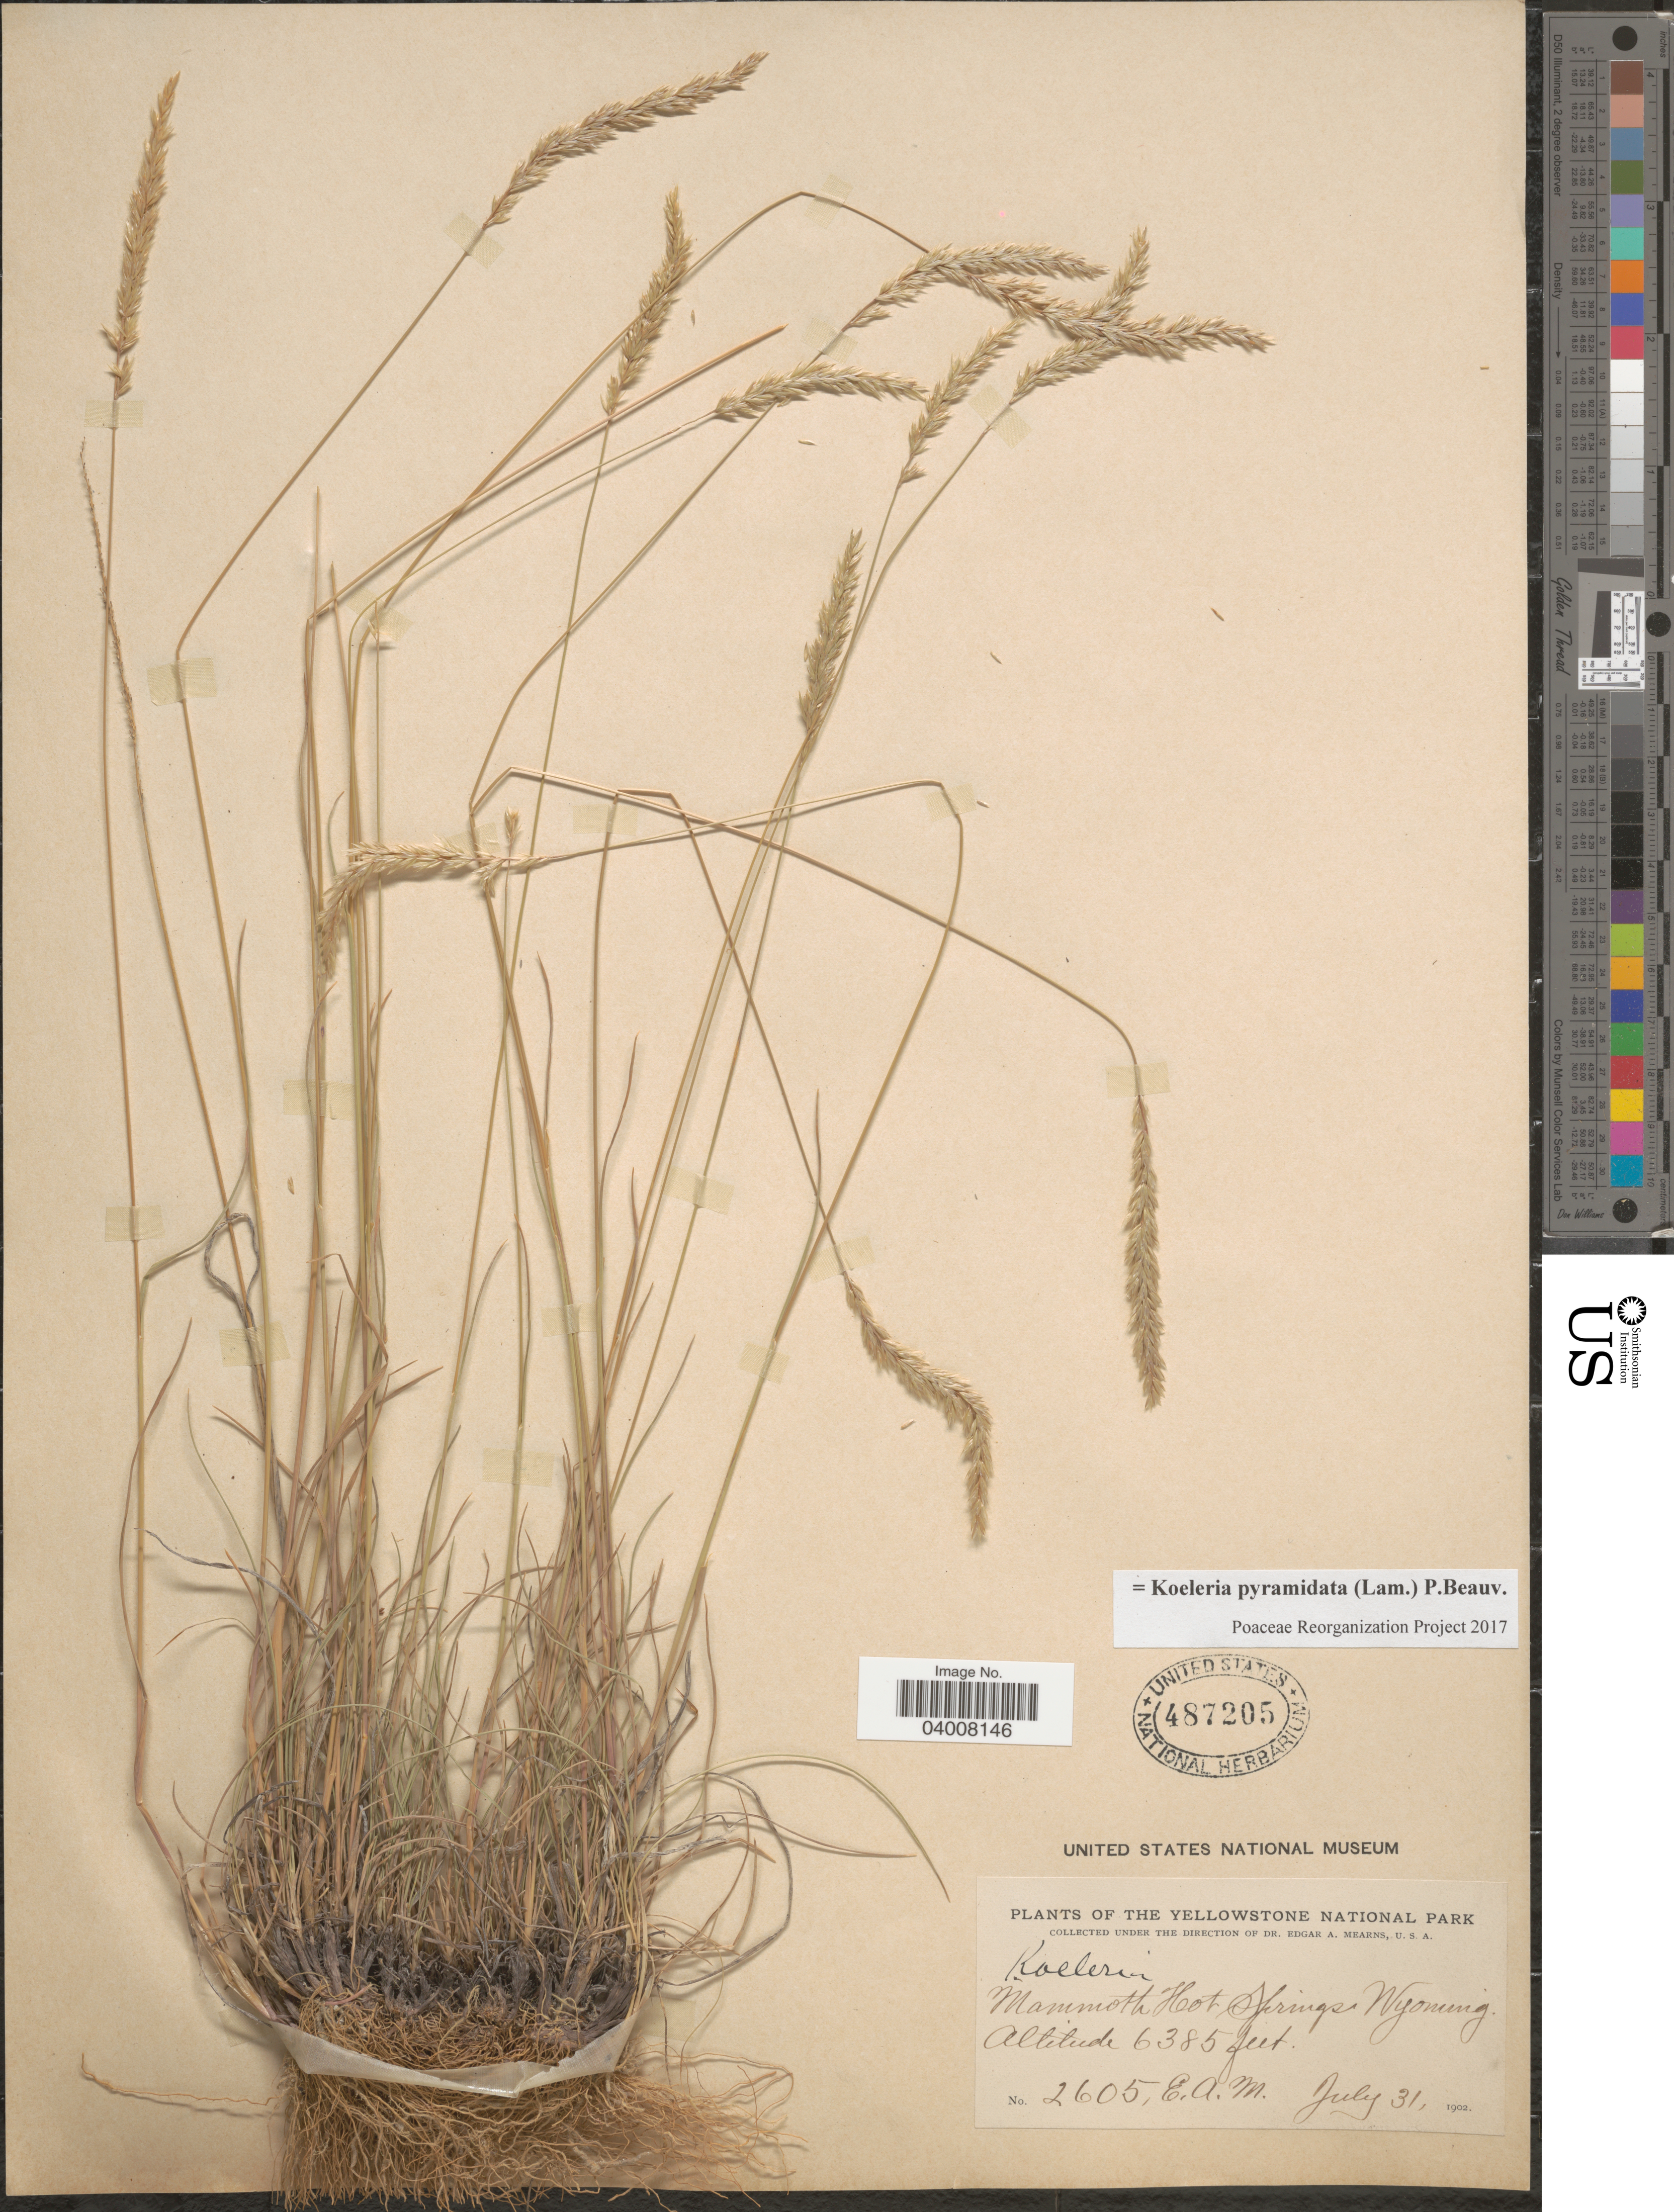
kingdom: Plantae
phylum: Tracheophyta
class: Liliopsida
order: Poales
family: Poaceae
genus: Koeleria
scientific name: Koeleria pyramidata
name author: (Lam.) P. Beauv.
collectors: E. A. Mearns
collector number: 2605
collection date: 1902-07-31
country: United States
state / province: Wyoming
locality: Yellowstone National Park. Mammoth Hot Springs.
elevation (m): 1946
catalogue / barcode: US 487205